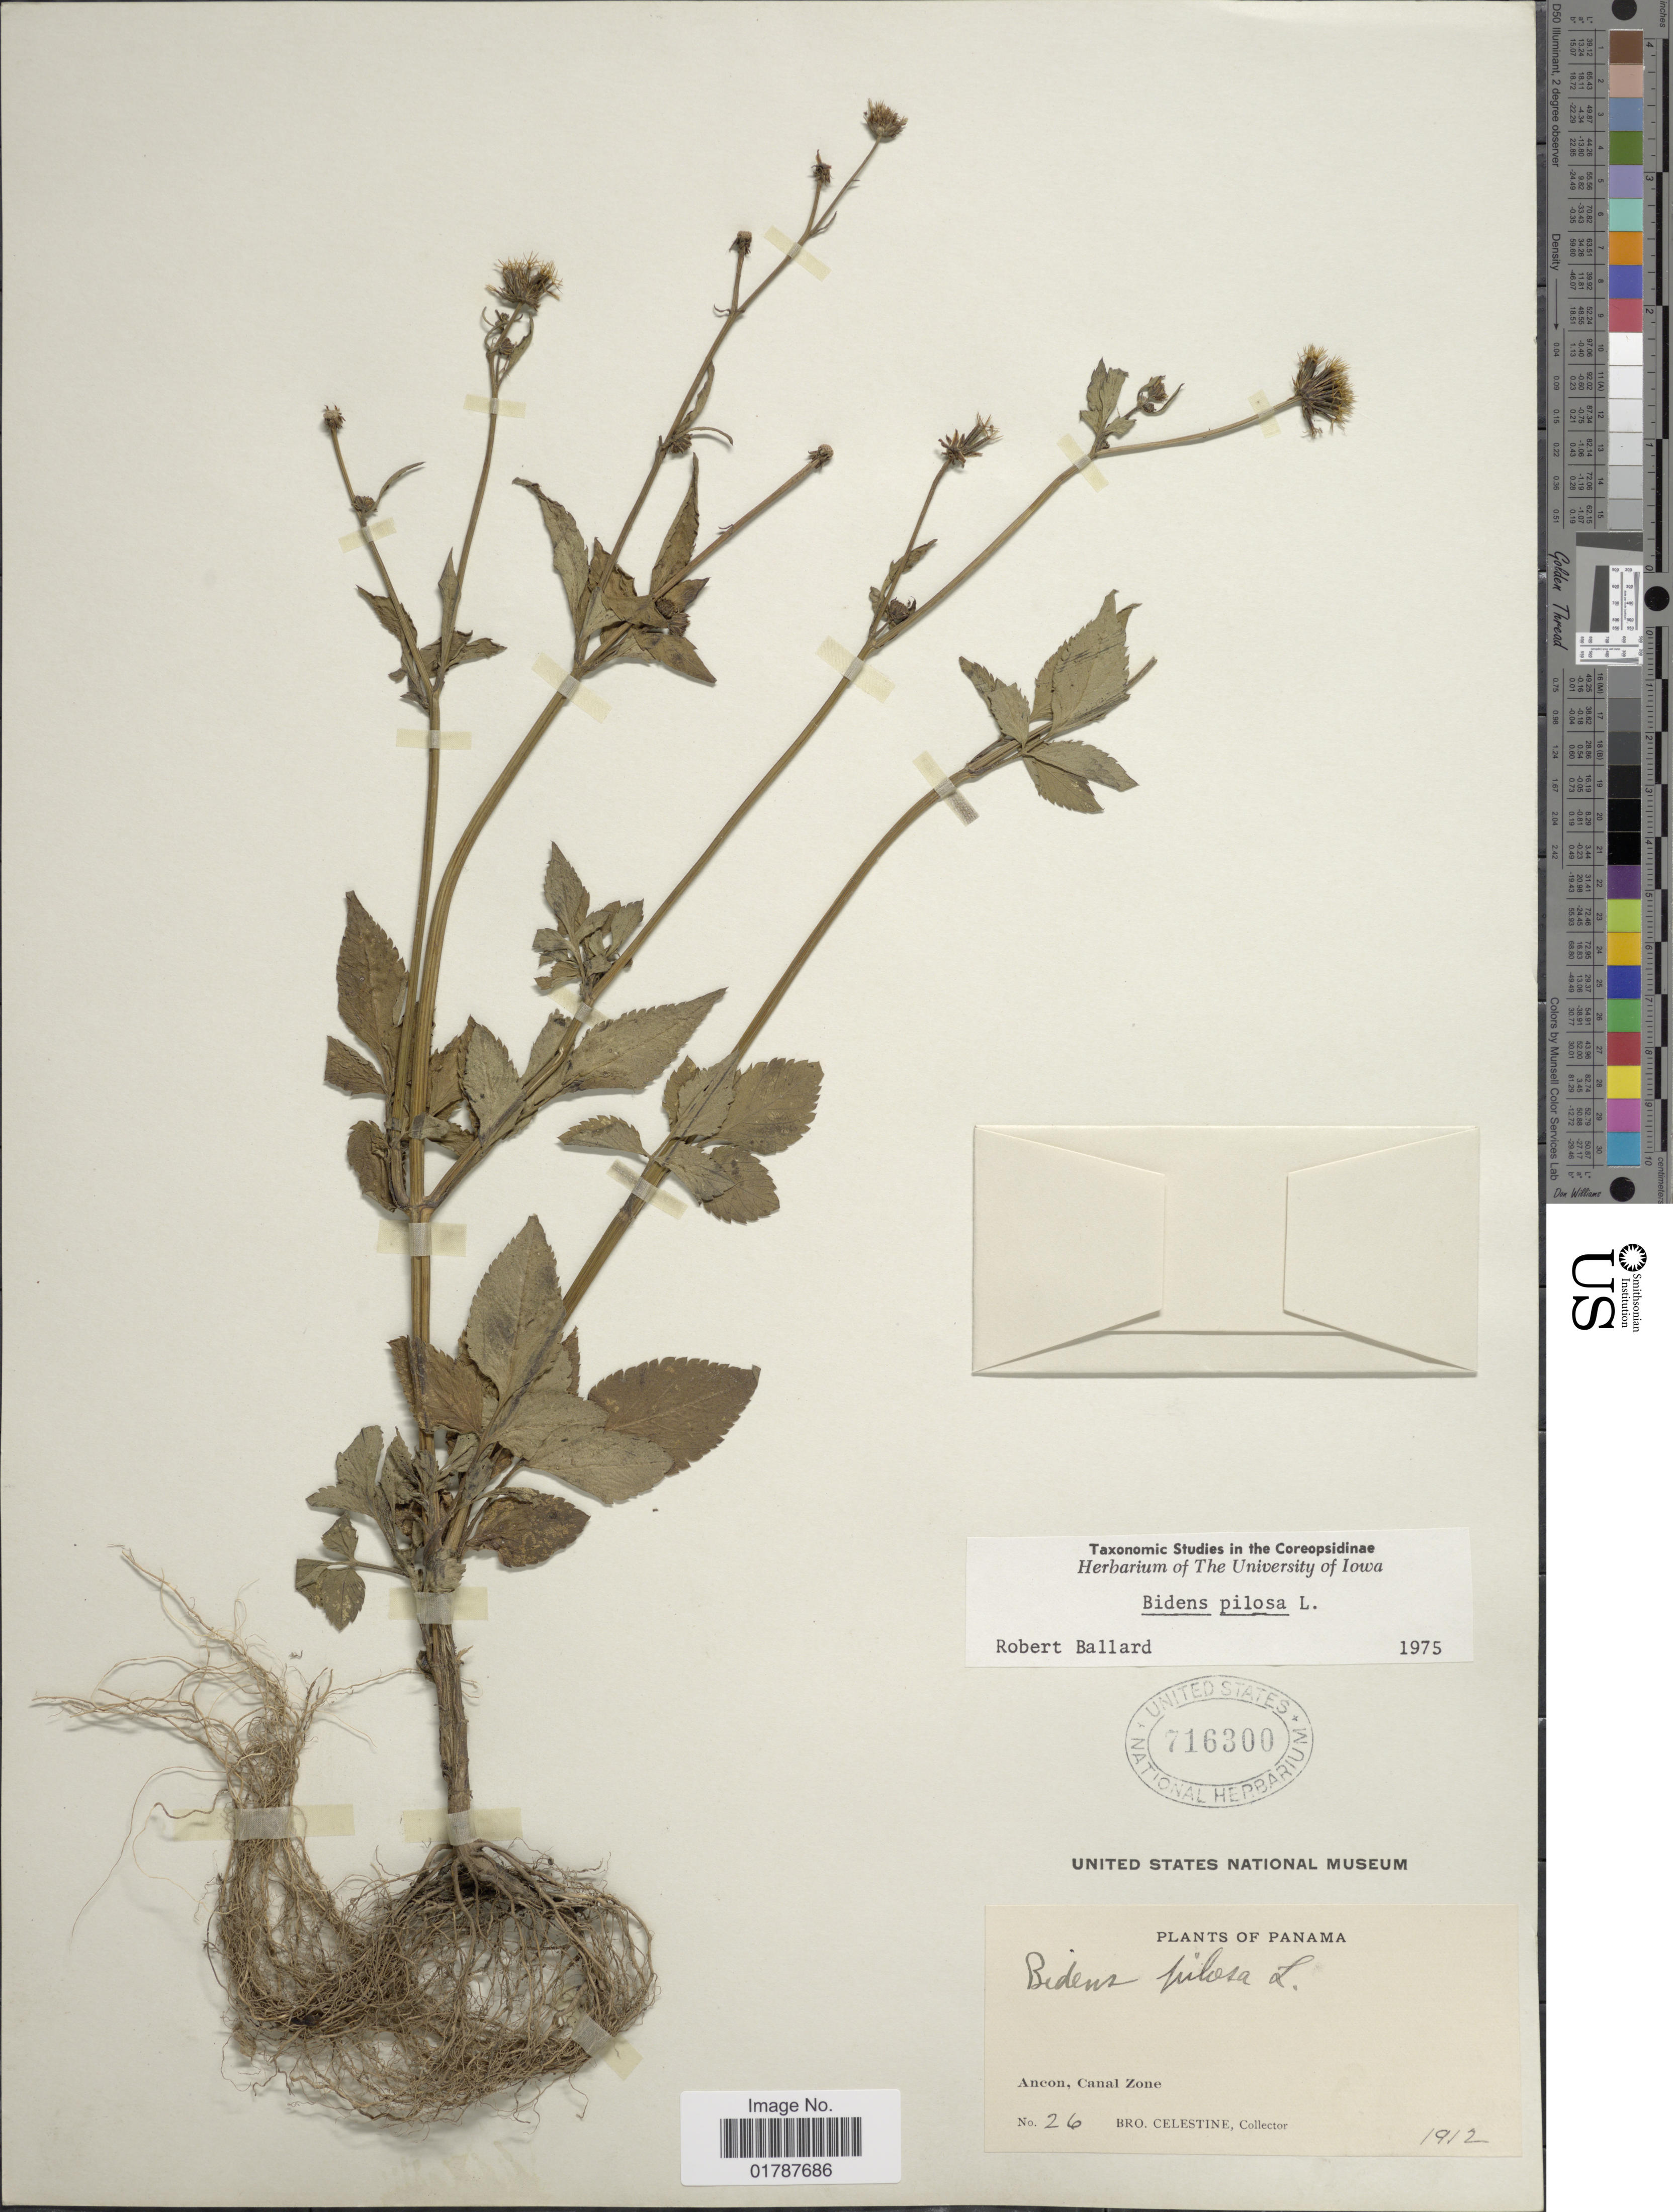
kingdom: Plantae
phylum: Tracheophyta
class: Magnoliopsida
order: Asterales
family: Asteraceae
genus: Bidens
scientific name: Bidens pilosa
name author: L.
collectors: B. Celestine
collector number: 26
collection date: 1912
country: Panama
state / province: Colón / Panamá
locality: Ancon, Canal Zone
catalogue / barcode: US 716300